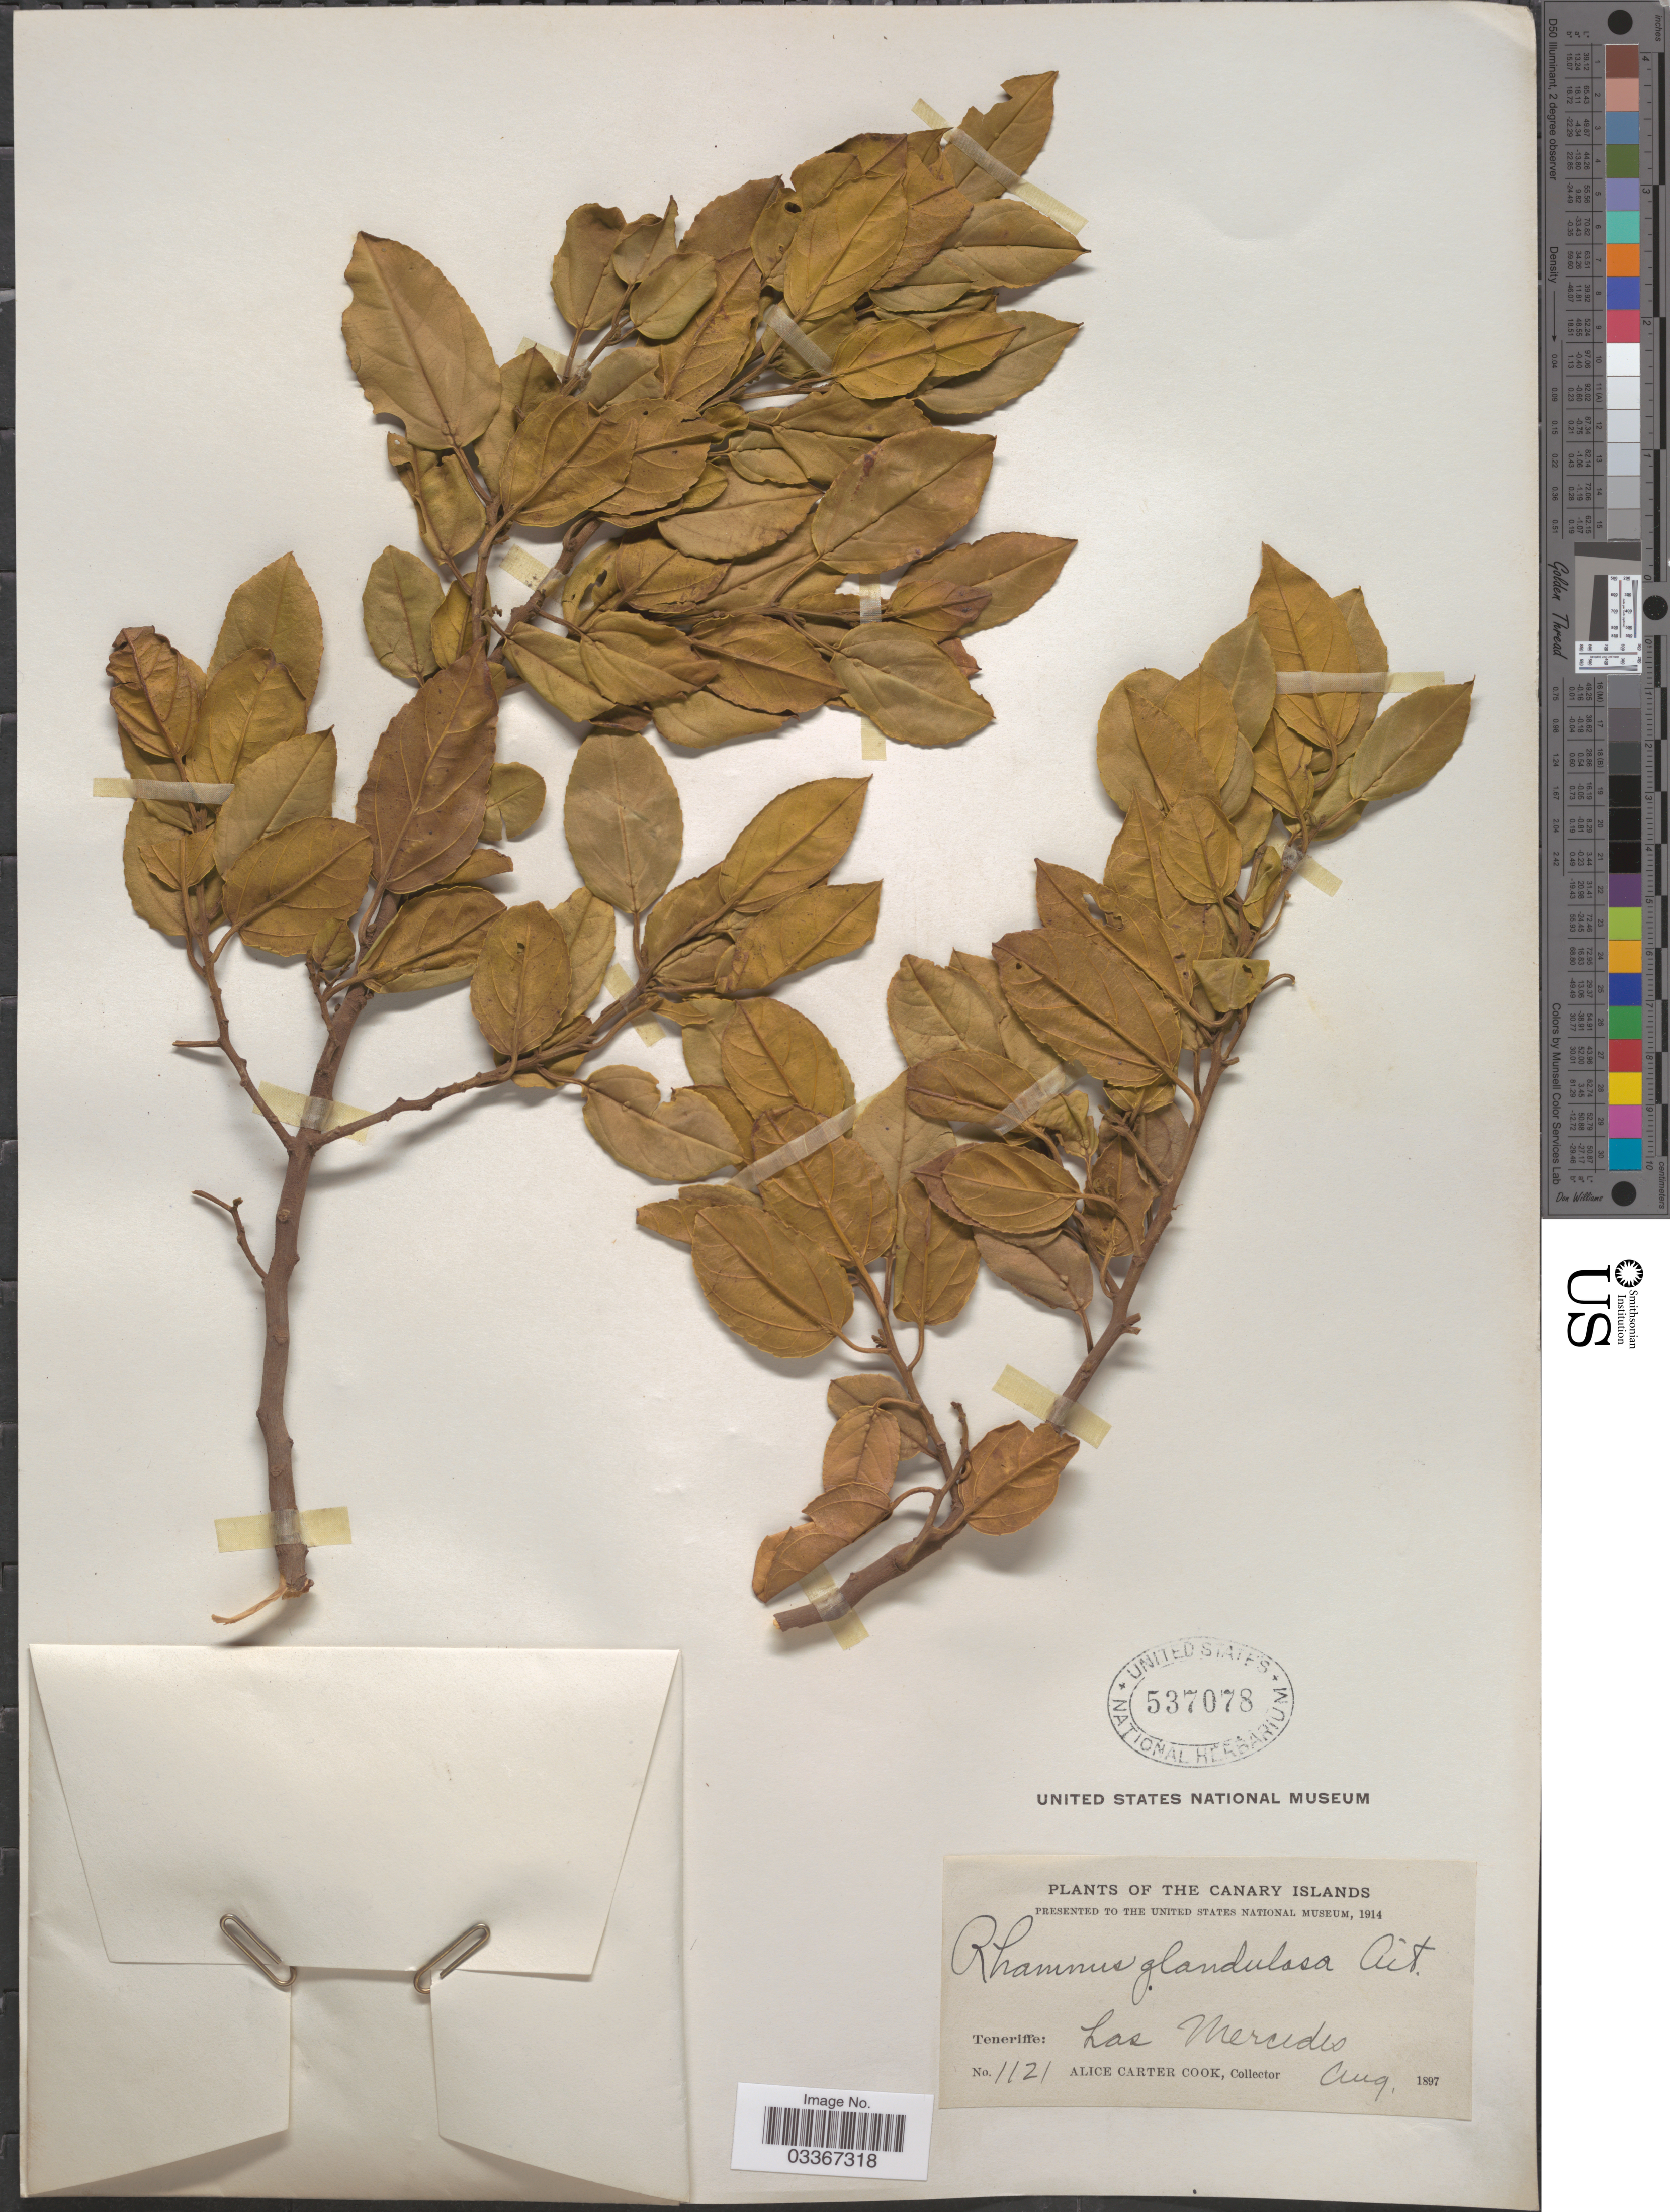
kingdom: Plantae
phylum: Tracheophyta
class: Magnoliopsida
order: Rosales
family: Rhamnaceae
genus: Rhamnus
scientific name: Rhamnus glandulosa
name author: Perkins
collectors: Alice C. Cook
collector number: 1121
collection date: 1897-08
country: Spain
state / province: Canarias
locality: The Canary Islands. Tenerife: Las Mercedes.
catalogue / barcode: US 537078